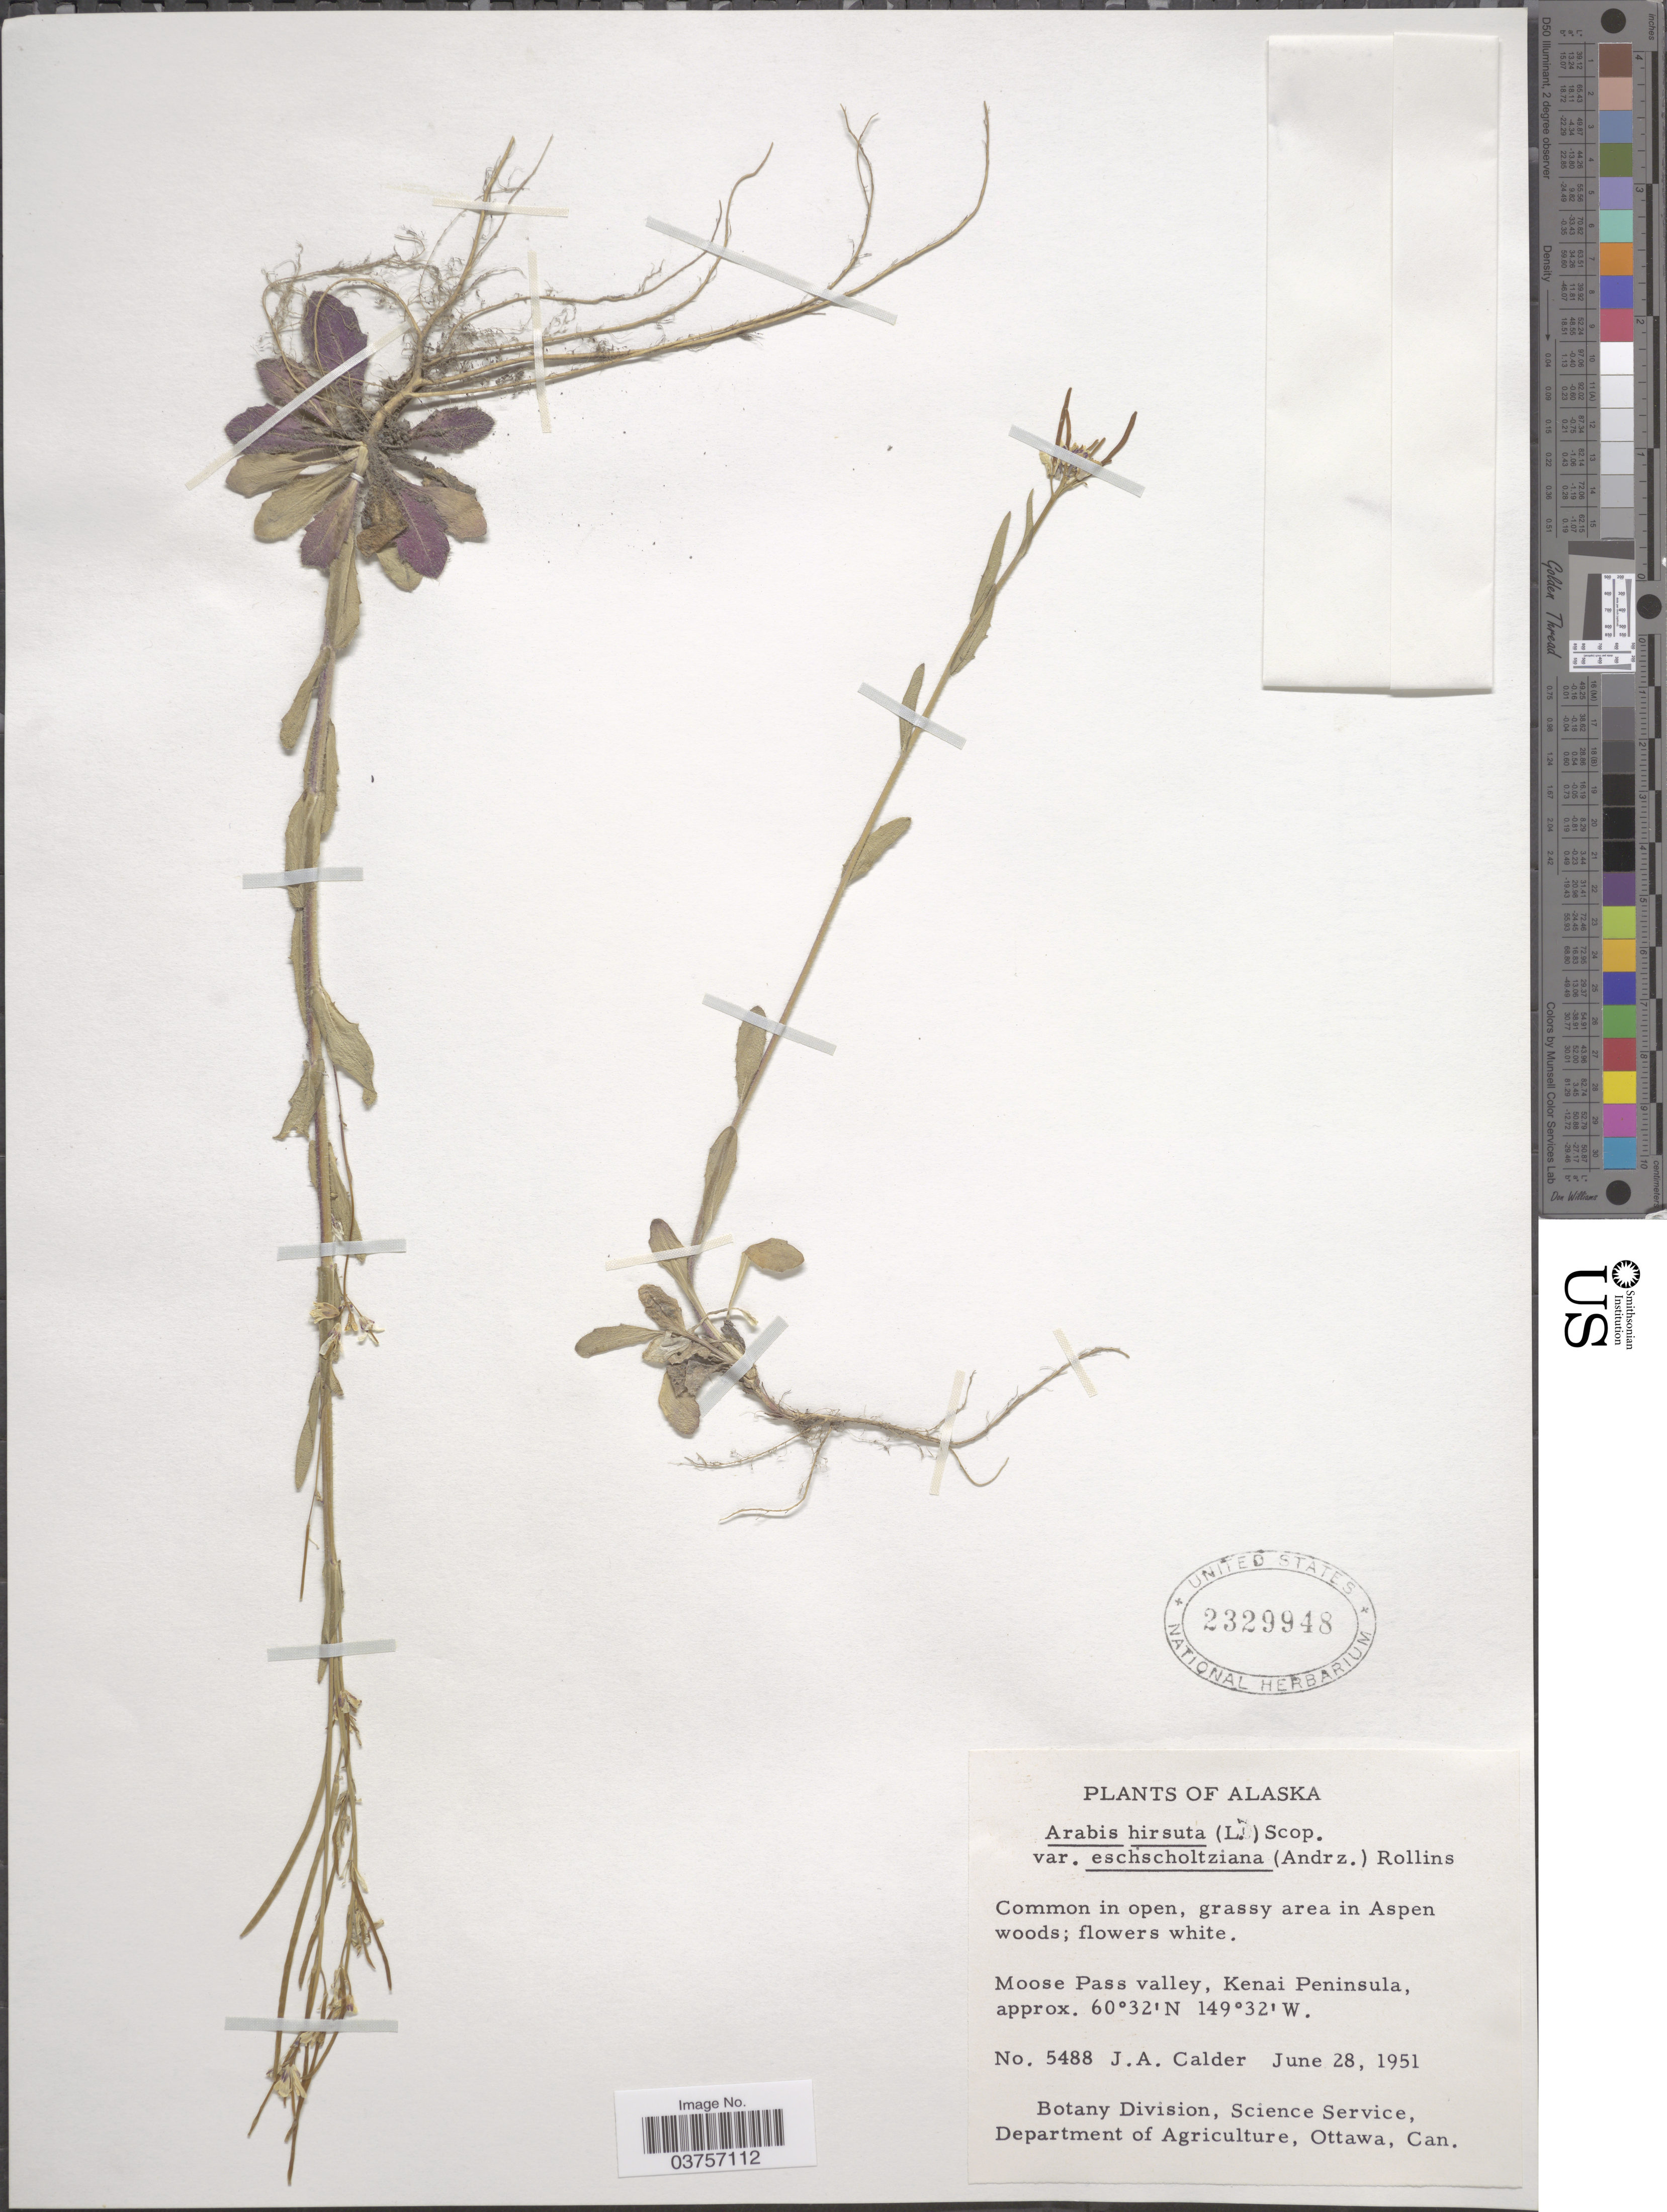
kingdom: Plantae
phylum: Tracheophyta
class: Magnoliopsida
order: Brassicales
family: Brassicaceae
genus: Arabis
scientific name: Arabis hirsuta var. eschscholtziana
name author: (Andrz. ex Ledeb.) Rollins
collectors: J. A. Calder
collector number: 5488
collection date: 1951-06-28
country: United States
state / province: Alaska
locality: Common in open, grassy area in Aspen woods. Moose Pass valley, Kenai Peninsula.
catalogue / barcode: US 2329948